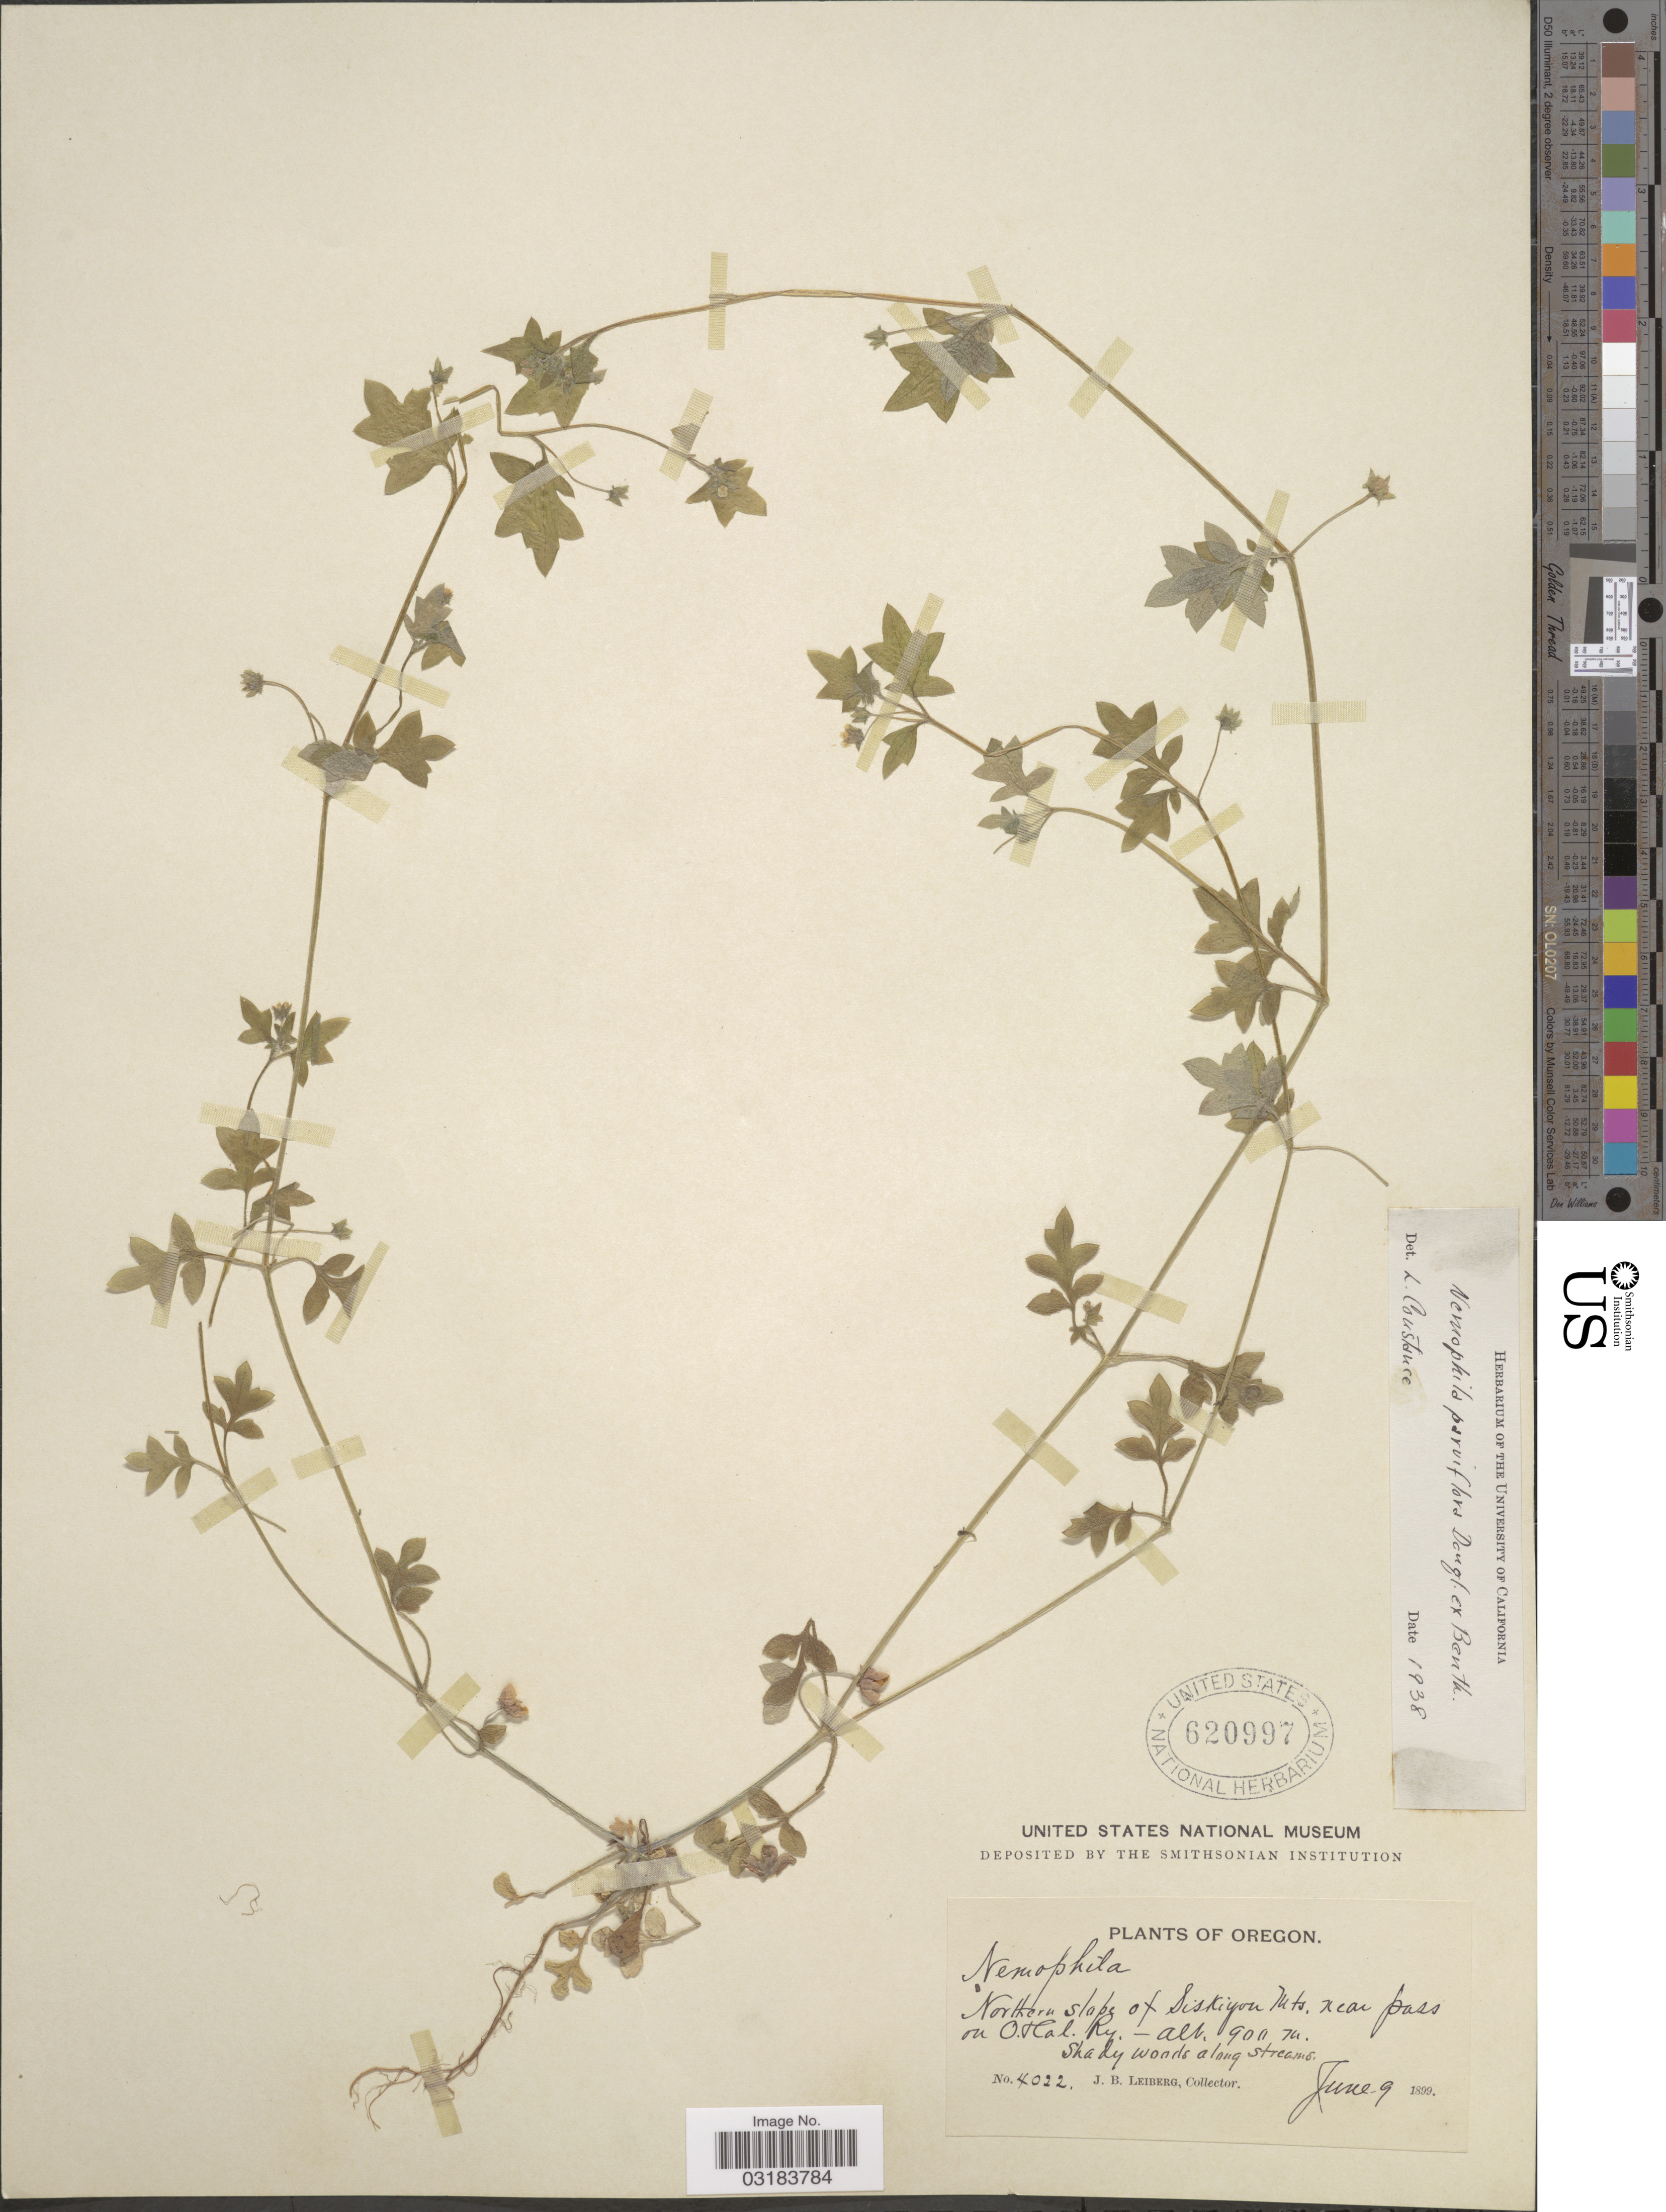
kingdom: Plantae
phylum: Tracheophyta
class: Magnoliopsida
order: Boraginales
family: Hydrophyllaceae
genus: Nemophila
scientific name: Nemophila parviflora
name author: Douglas ex Benth.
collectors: J. B. Leiberg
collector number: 4022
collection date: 1899-06-09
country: United States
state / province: Oregon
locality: Northern slope of Siskiyou Mts. near pass on O. + Cal. Ry.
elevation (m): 900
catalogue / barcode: US 620997